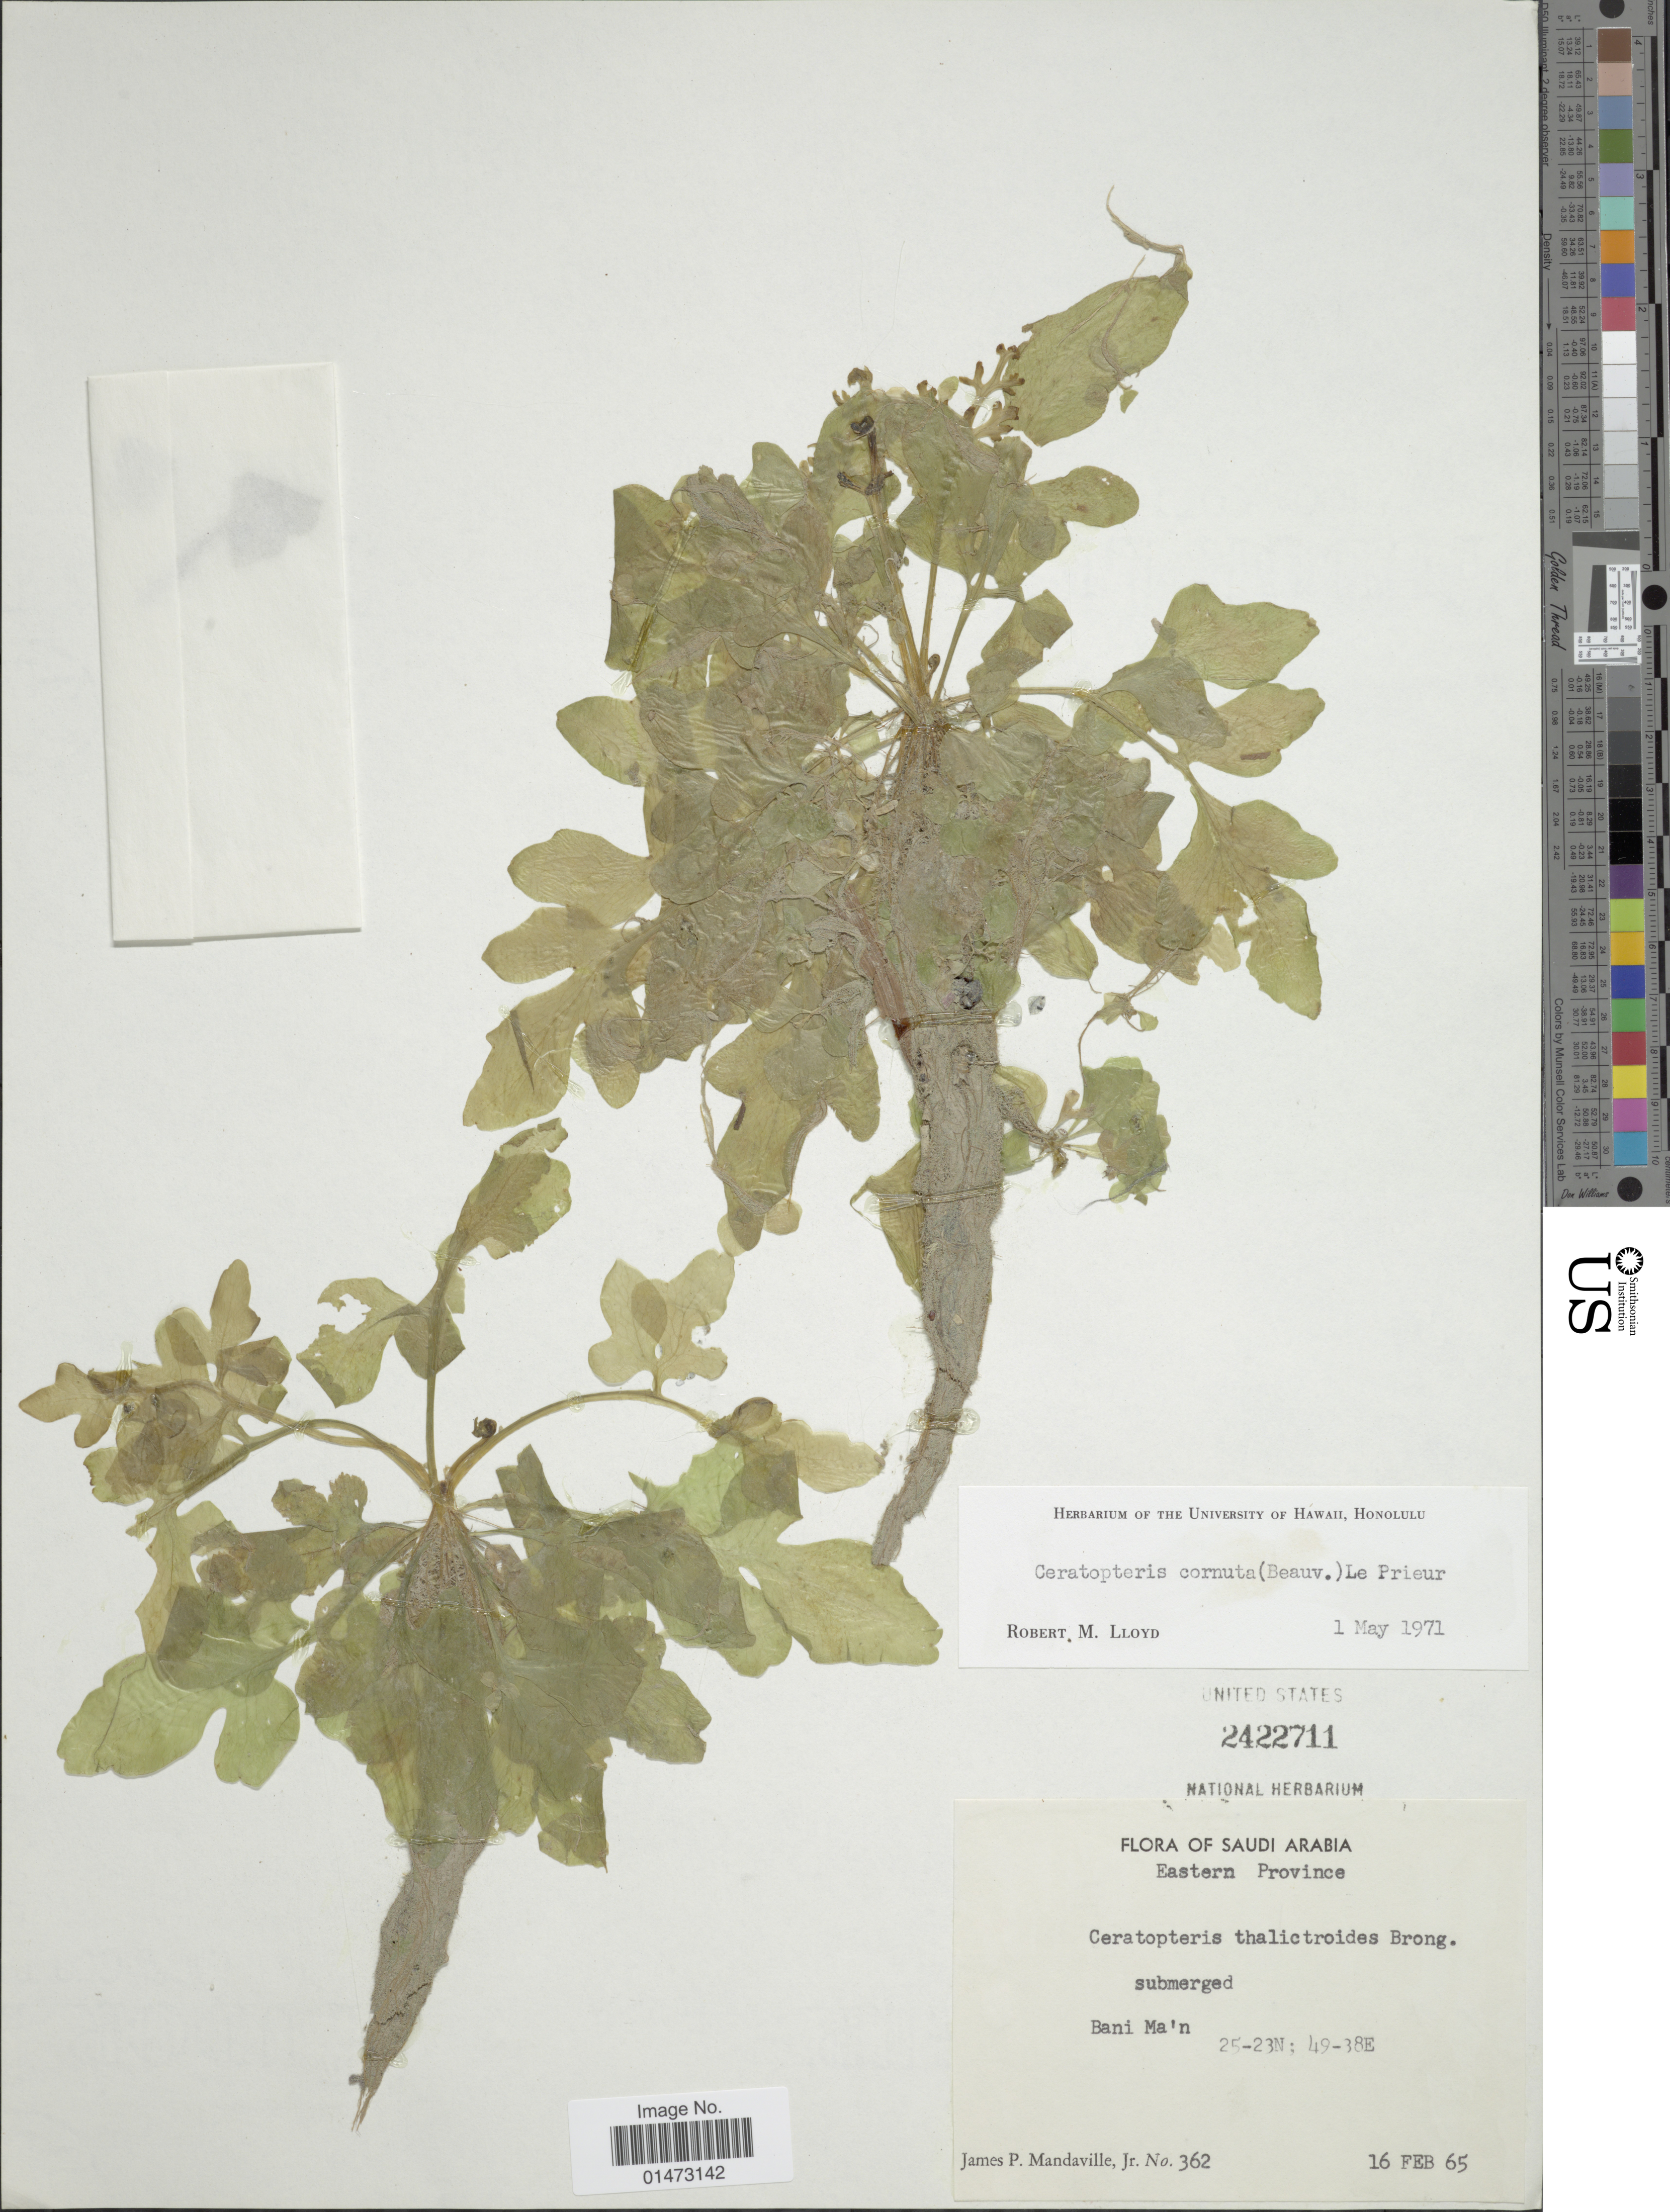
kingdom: Plantae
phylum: Tracheophyta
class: Polypodiopsida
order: Polypodiales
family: Pteridaceae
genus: Ceratopteris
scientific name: Ceratopteris cornuta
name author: (P. Beauv.) Le Prieur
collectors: J. Mandaville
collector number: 362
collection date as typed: Transcribed d/m/y: 16/2/65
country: Saudi Arabia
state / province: Ash Sharqiyah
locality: Eastern Province. Bani Ma'n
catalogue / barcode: US 2422711